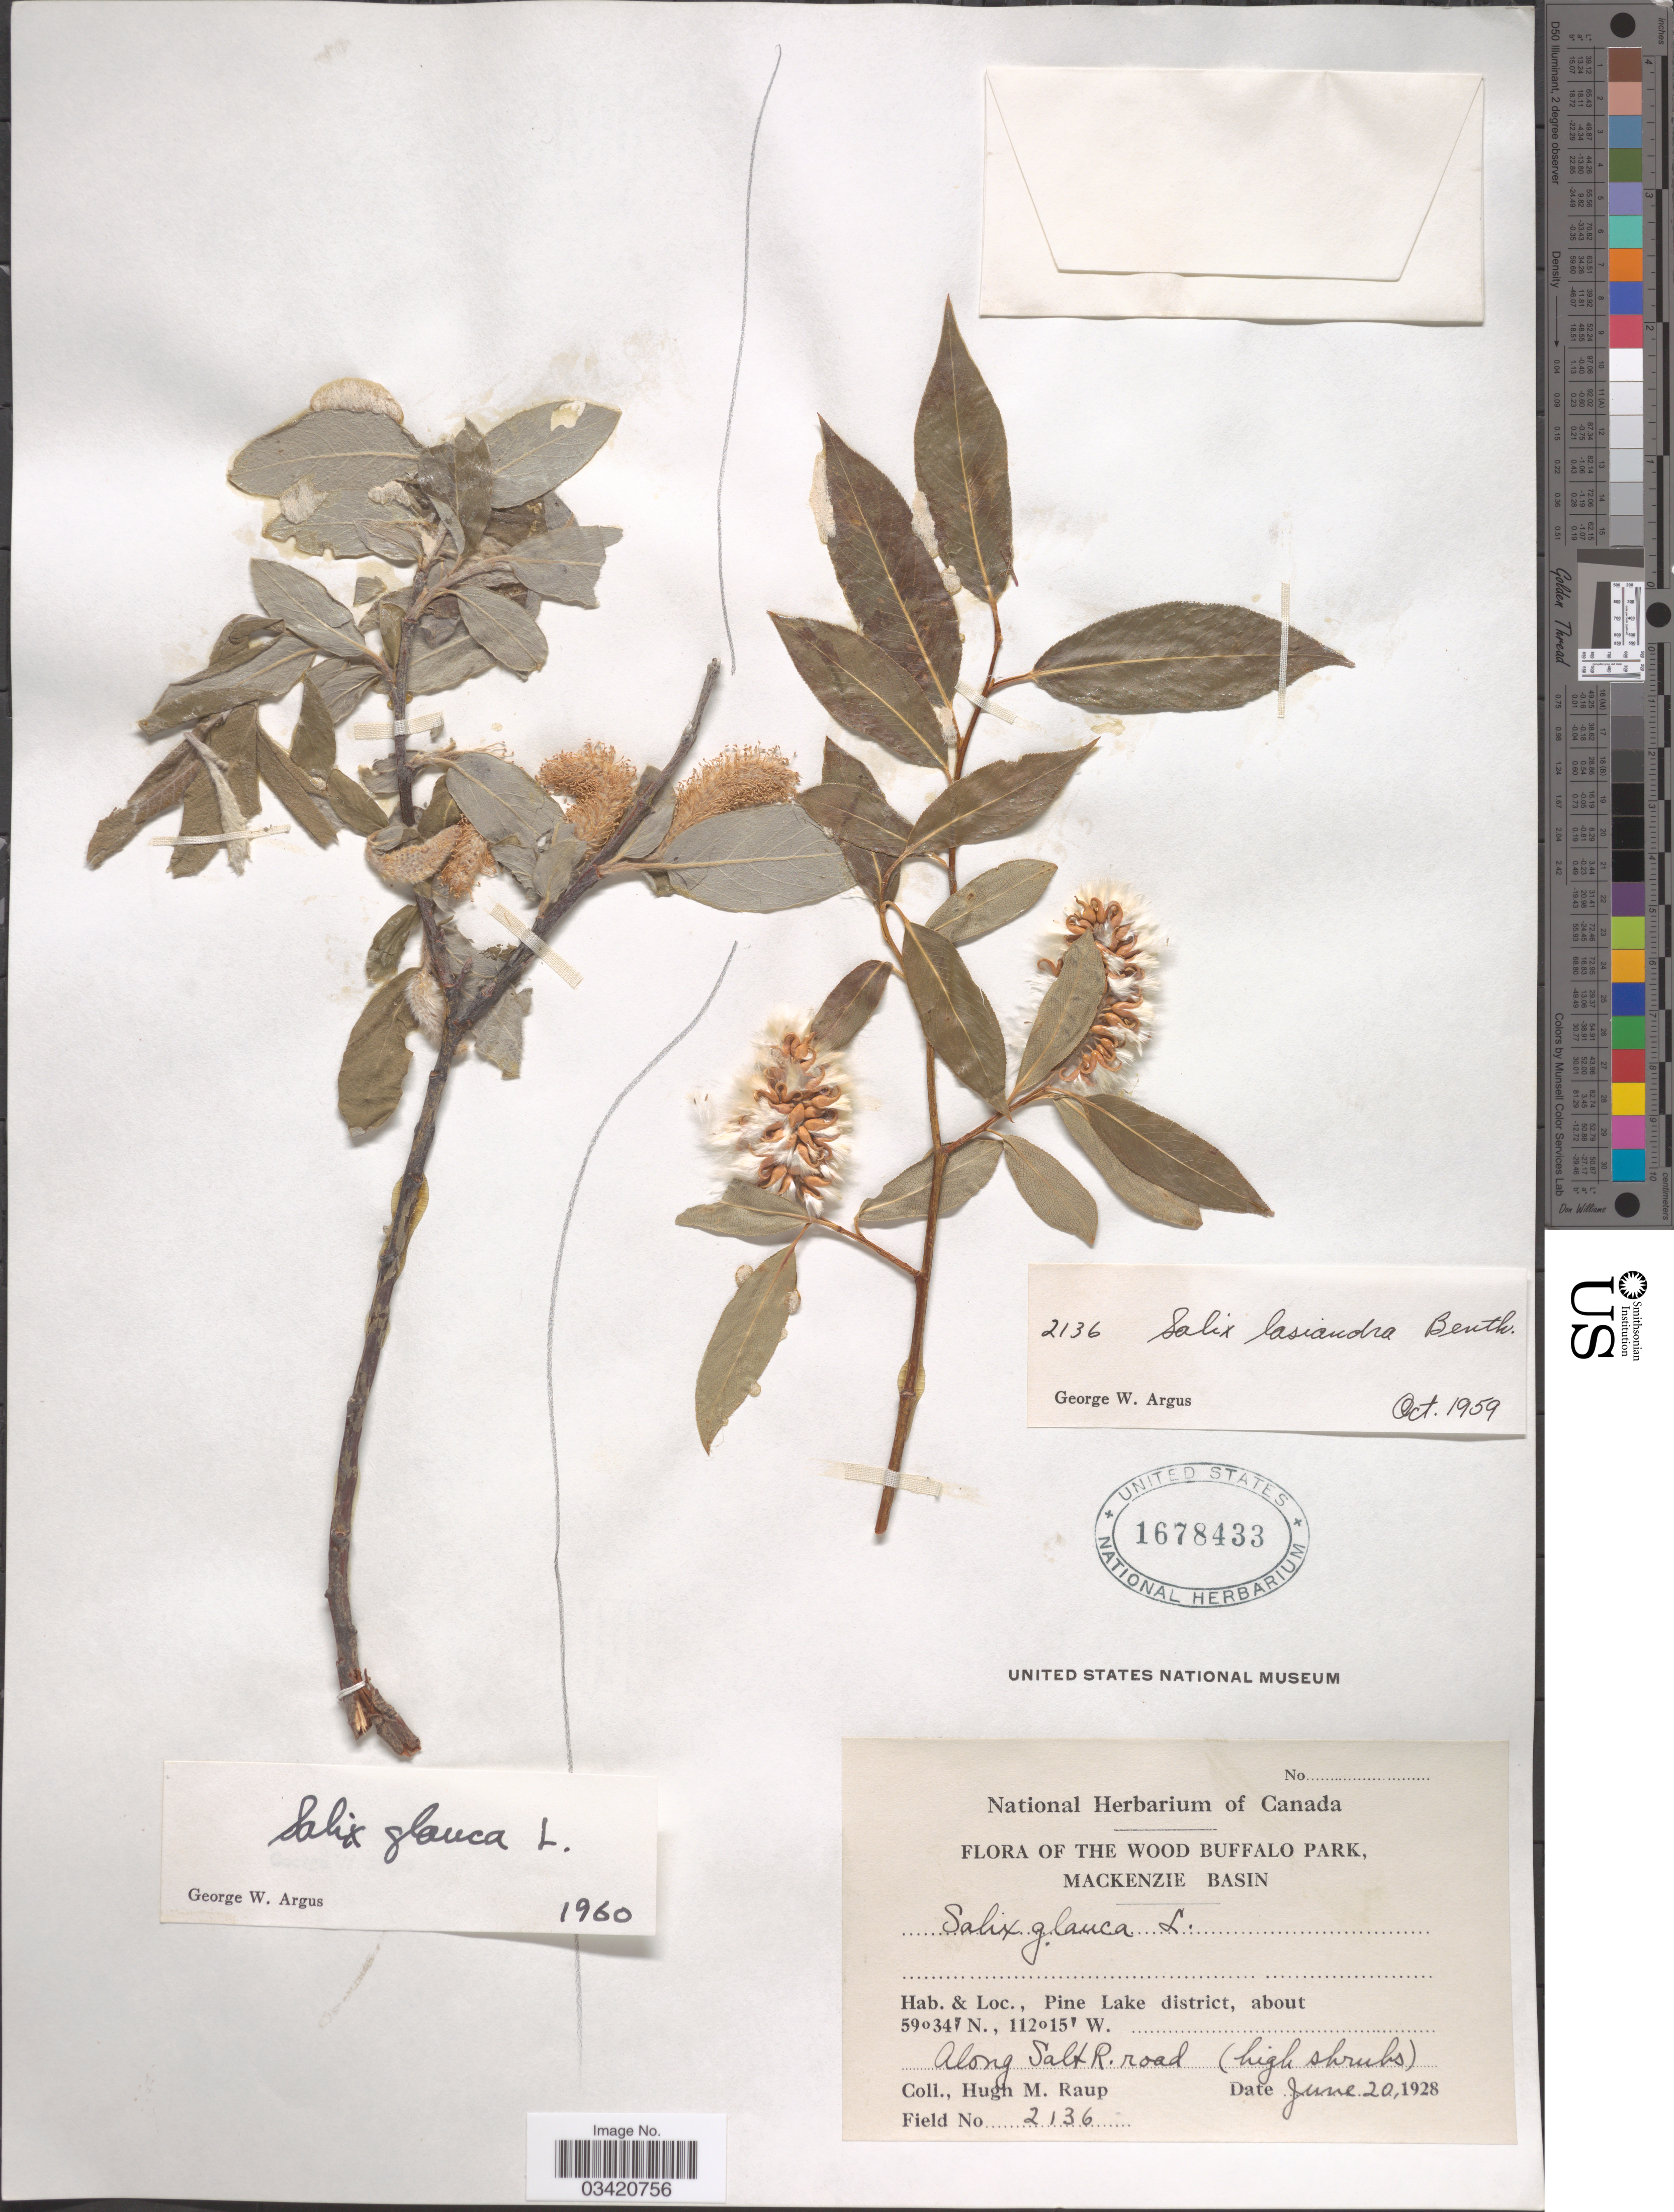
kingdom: Plantae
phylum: Tracheophyta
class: Magnoliopsida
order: Malpighiales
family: Salicaceae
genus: Salix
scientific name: Salix glauca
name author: L.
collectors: H. Raup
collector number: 2136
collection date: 1928-06-20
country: Canada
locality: Wood Buffalo Park. Mackenzie Basin. Pine Lake district. Along Salt R. road.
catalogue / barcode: US 1678433